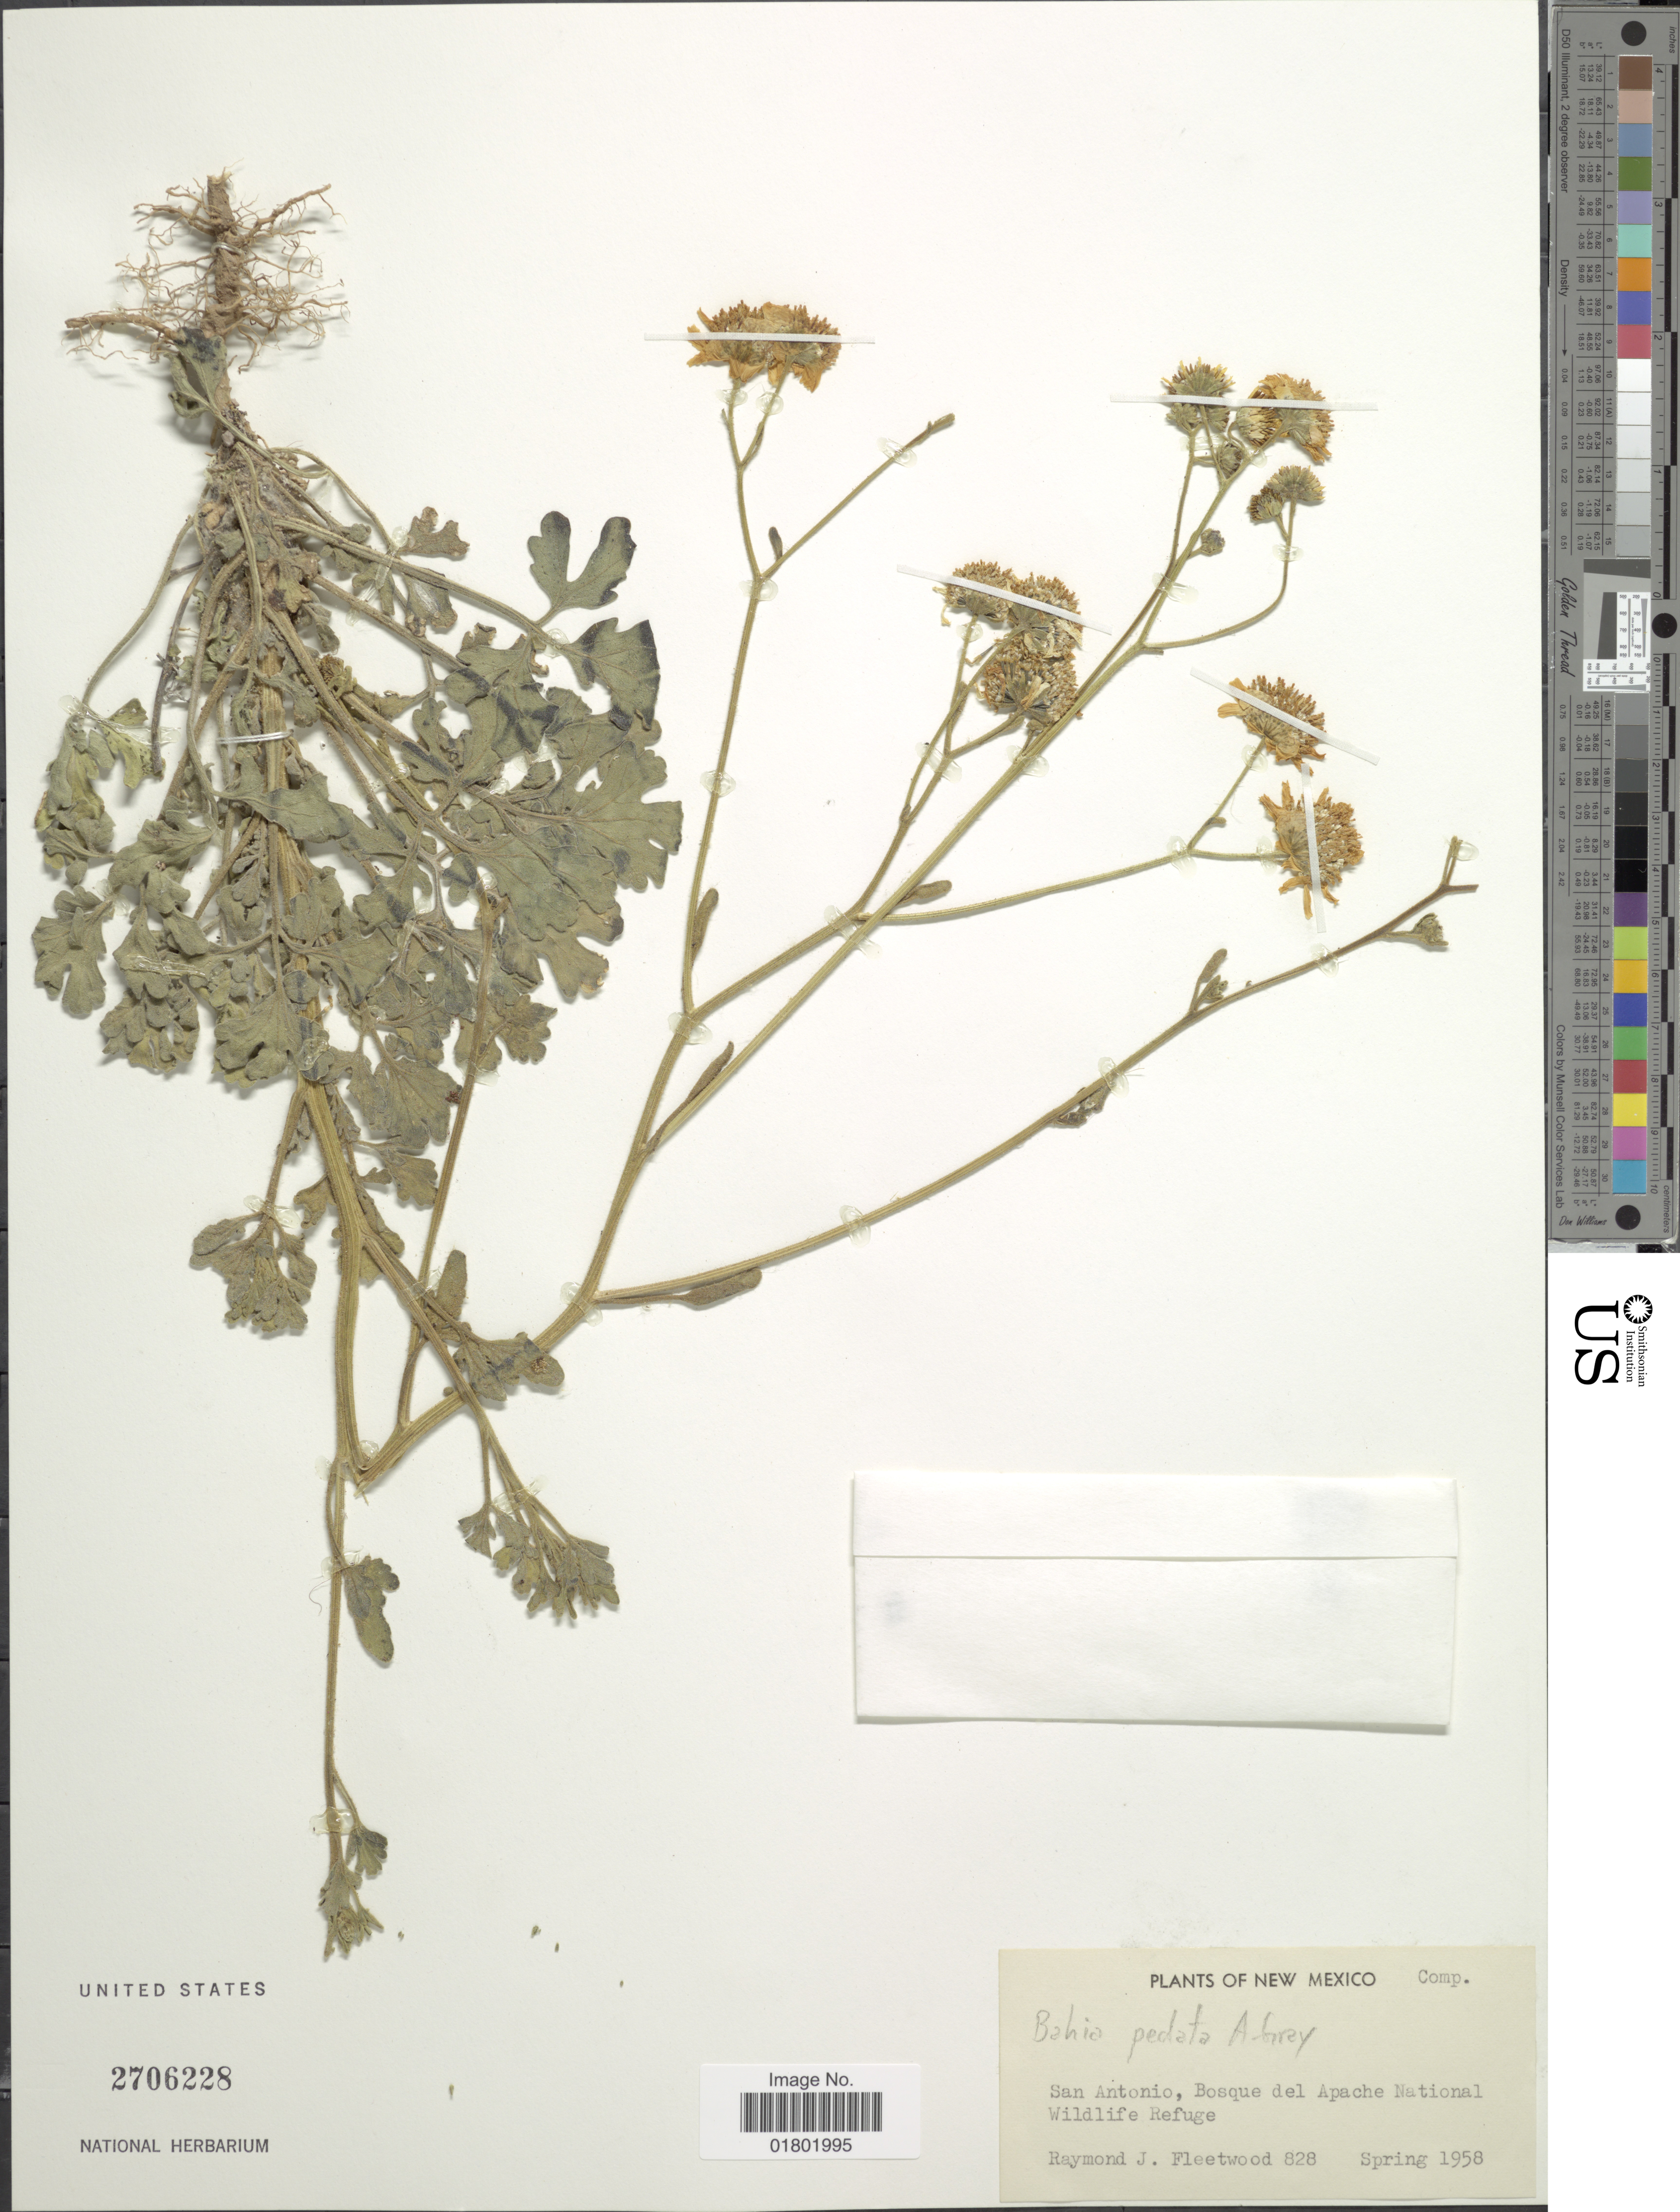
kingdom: Plantae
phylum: Tracheophyta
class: Magnoliopsida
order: Asterales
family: Asteraceae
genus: Bahia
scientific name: Bahia pedata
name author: A. Gray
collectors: R. J. Fleetwood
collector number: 828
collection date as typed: Spring 1958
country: United States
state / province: New Mexico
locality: San Antonio, Bosque del Apache National Wildlife Refuge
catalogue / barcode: US 2706228